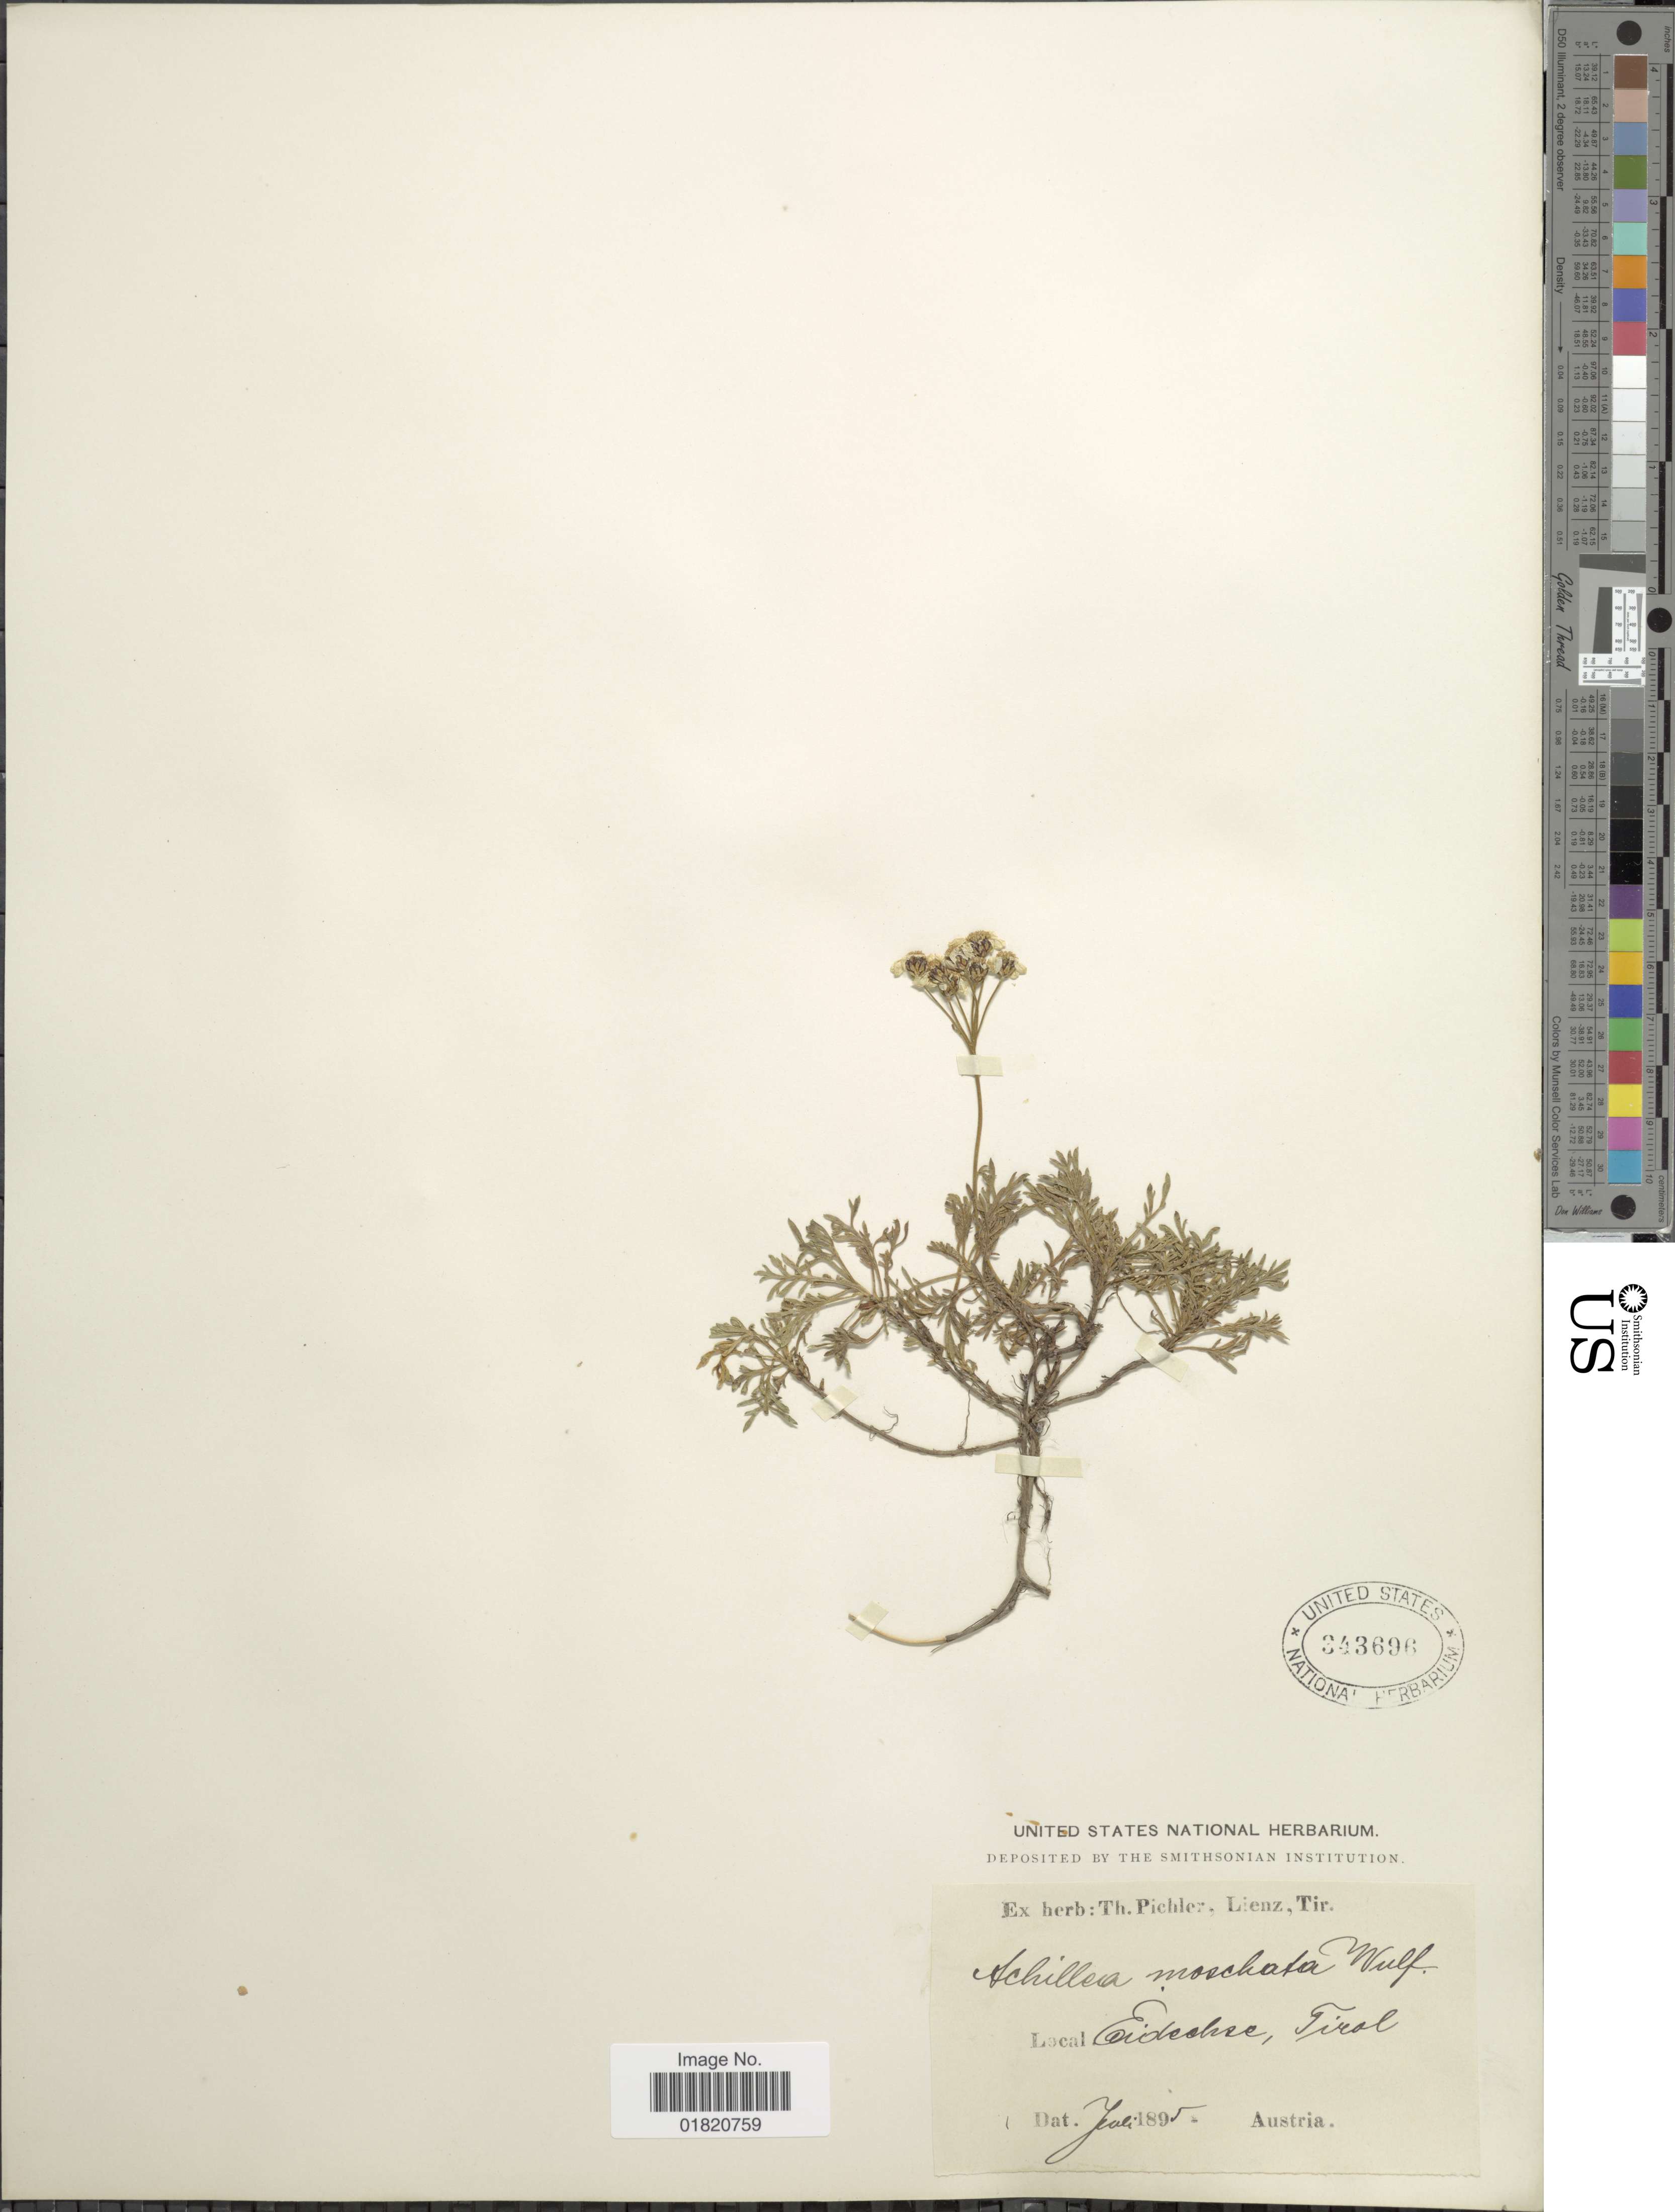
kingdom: Plantae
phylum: Tracheophyta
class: Magnoliopsida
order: Asterales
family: Asteraceae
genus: Achillea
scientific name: Achillea moschata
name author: Wulfen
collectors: ex herb. T. Pichler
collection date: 1895-07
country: Austria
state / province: Tirol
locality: Eideshse [interpreted]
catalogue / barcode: US 343696